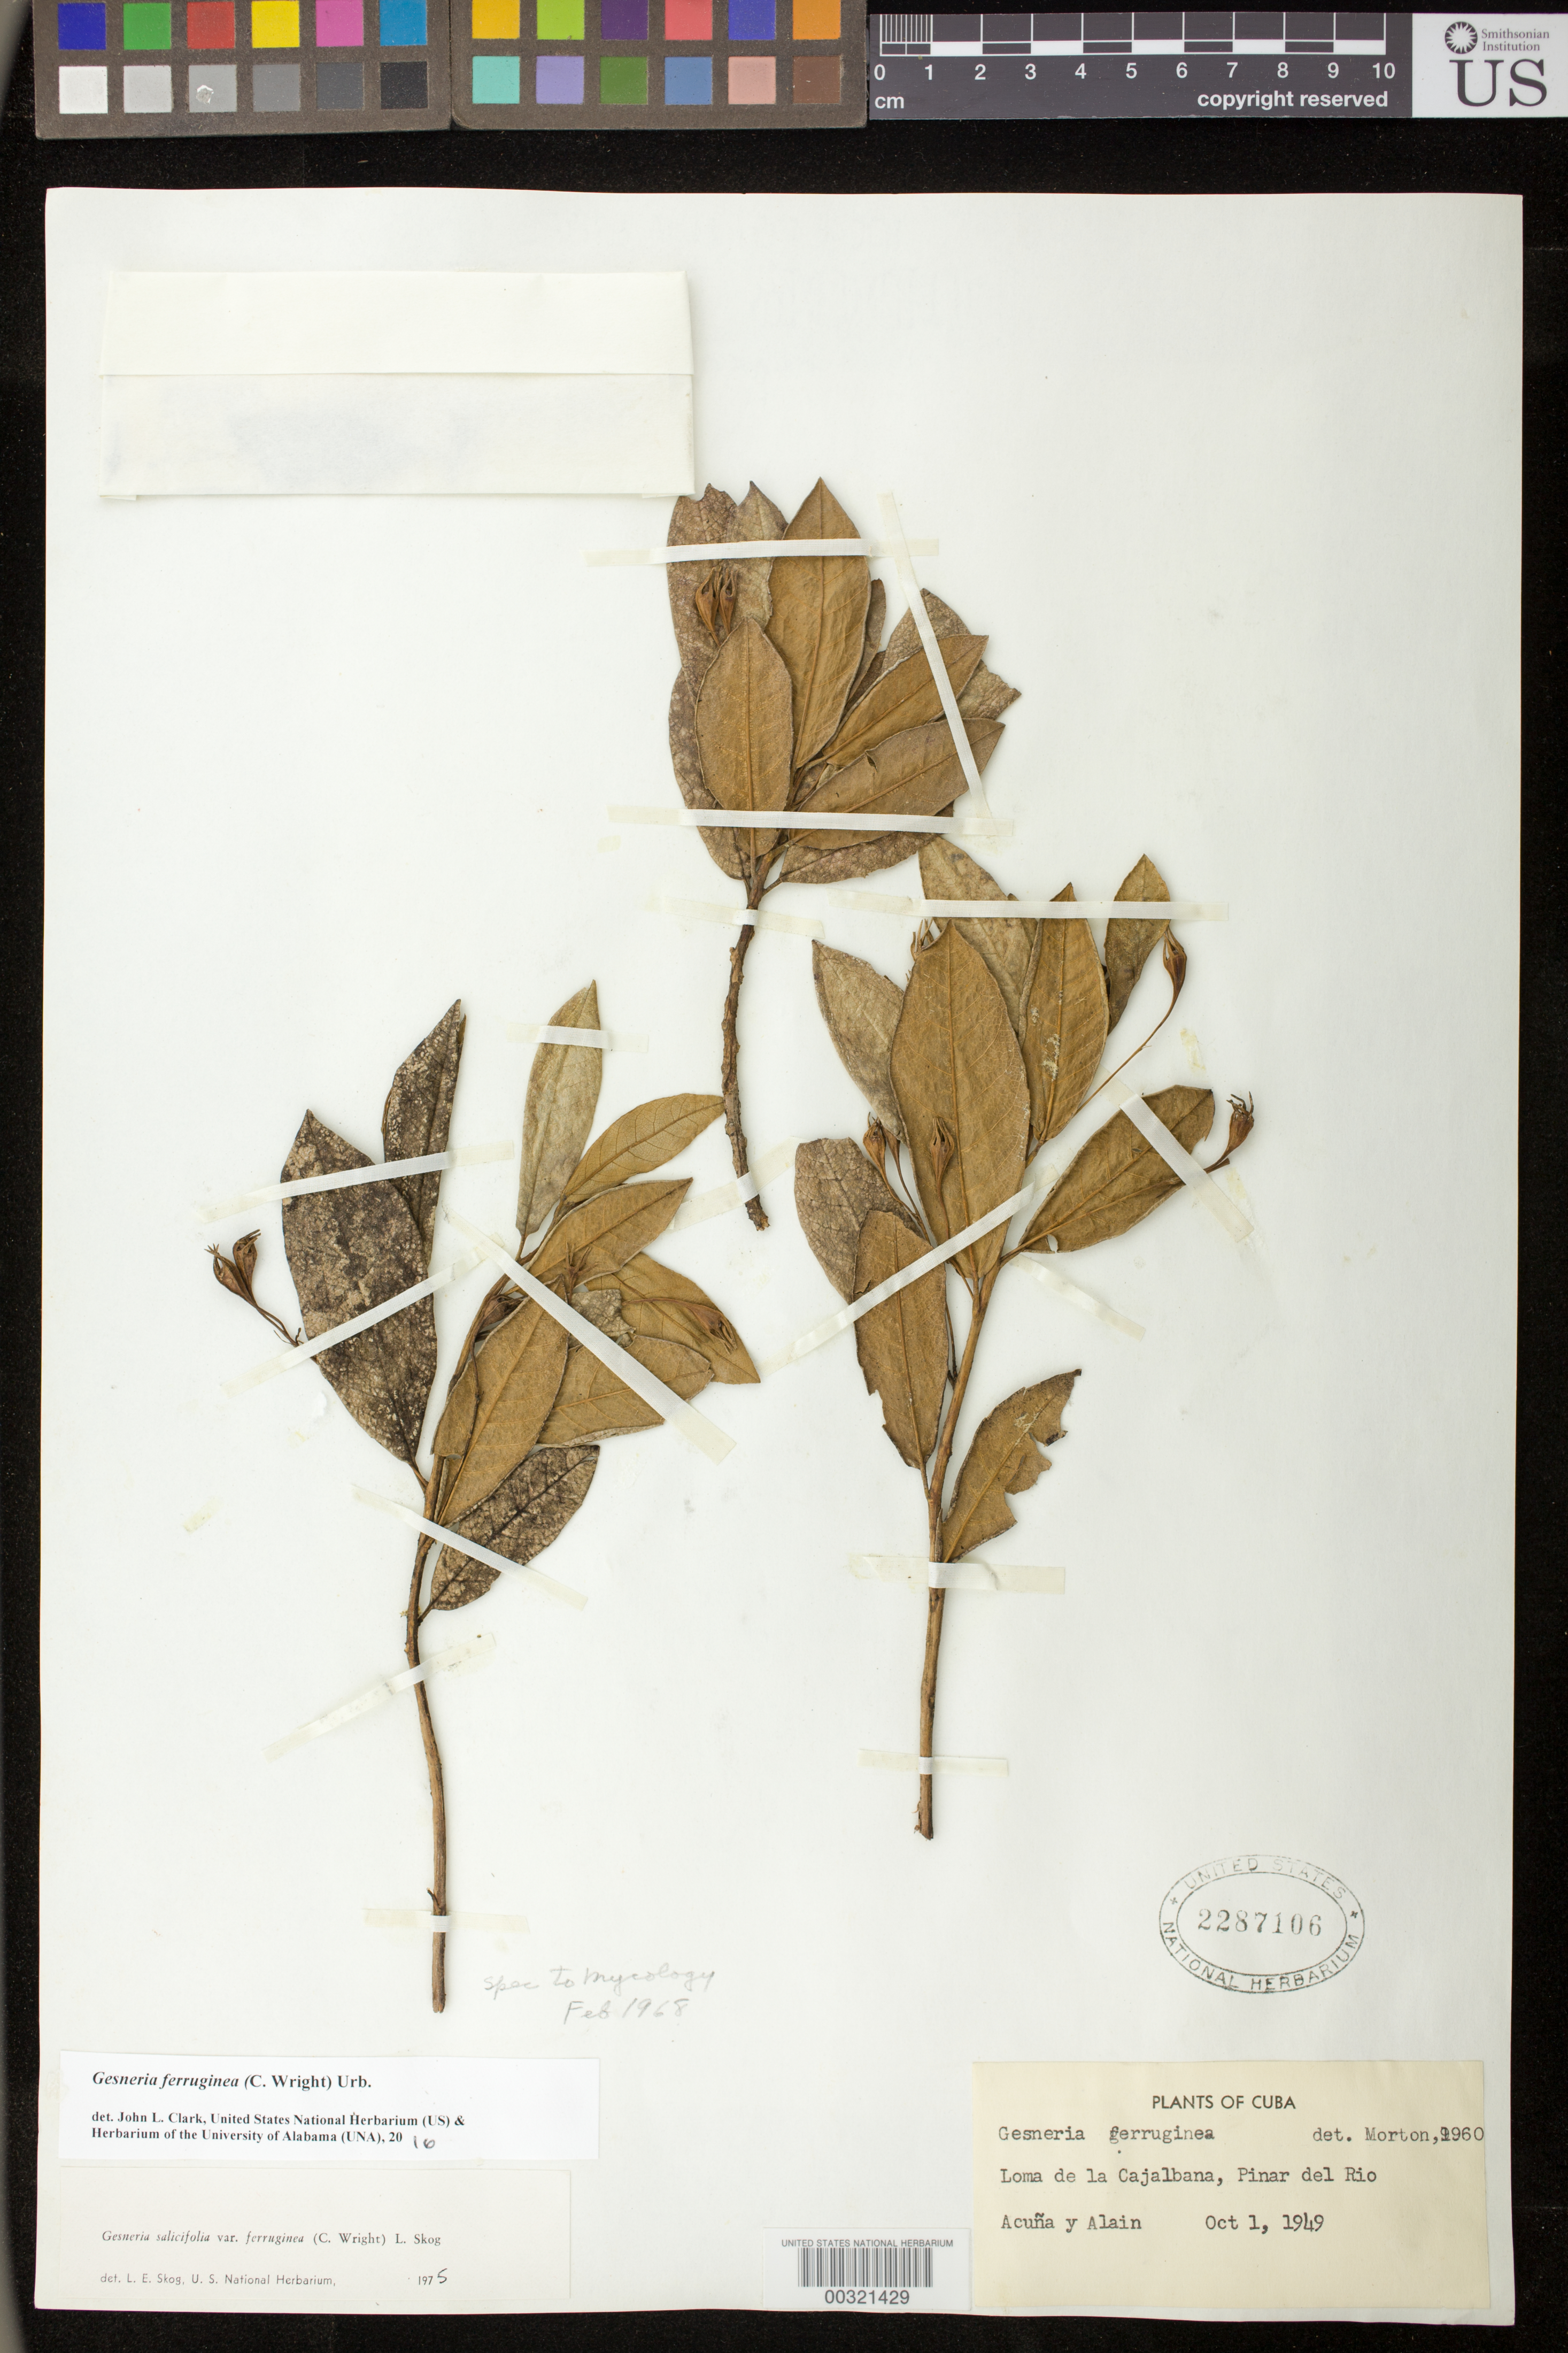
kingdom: Plantae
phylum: Tracheophyta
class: Magnoliopsida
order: Lamiales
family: Gesneriaceae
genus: Gesneria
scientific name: Gesneria ferruginea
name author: (C. Wright in Sauvalle) Urb.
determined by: Clark, J. L., (SEL), The Marie Selby Botanical Garden (UNITED STATES)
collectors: J. Acuña & A. H. Liogier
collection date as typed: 01 Oct 1949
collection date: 1949-10-01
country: Cuba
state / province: Pinar del Rio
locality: Loma de La Cajalbana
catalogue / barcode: US 2287106